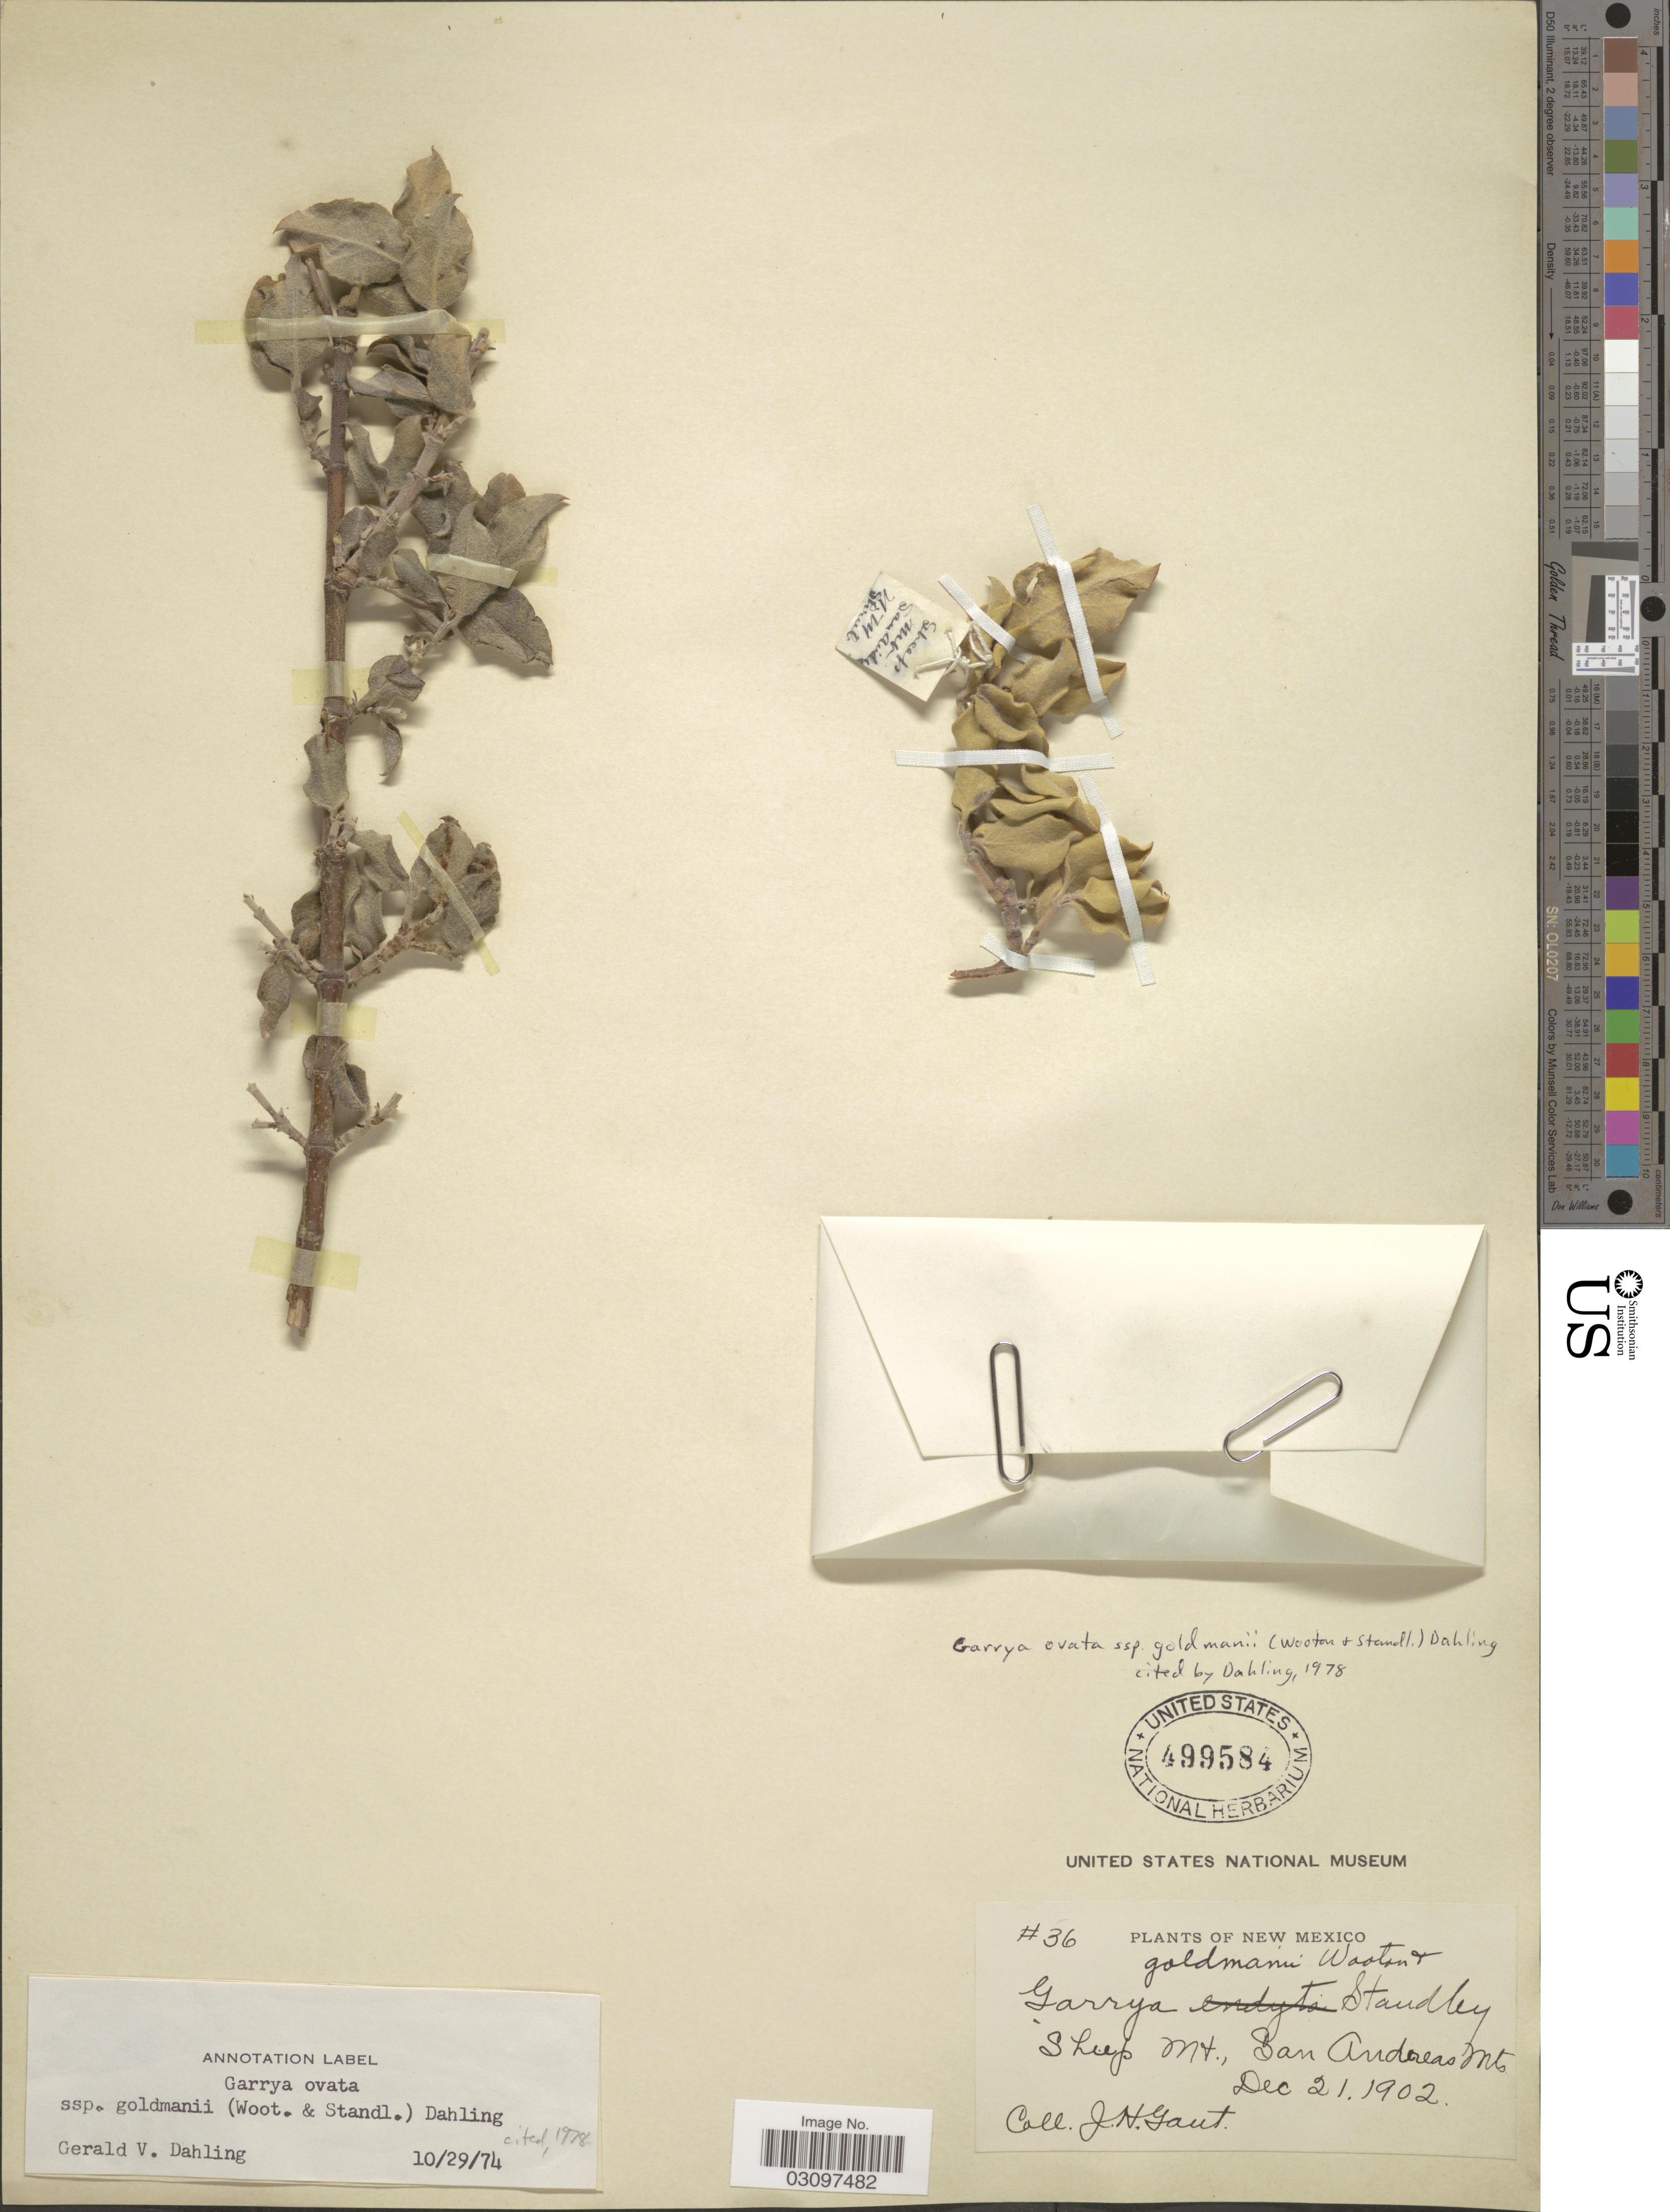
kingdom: Plantae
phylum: Tracheophyta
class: Magnoliopsida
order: Garryales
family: Garryaceae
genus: Garrya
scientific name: Garrya ovata subsp. goldmanii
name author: (Wooton & Standl.) Dahling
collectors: J. Gaut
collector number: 36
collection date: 1902-12-21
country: United States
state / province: New Mexico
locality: Sheep Mt., San Andreas Mts.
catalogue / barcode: US 499584